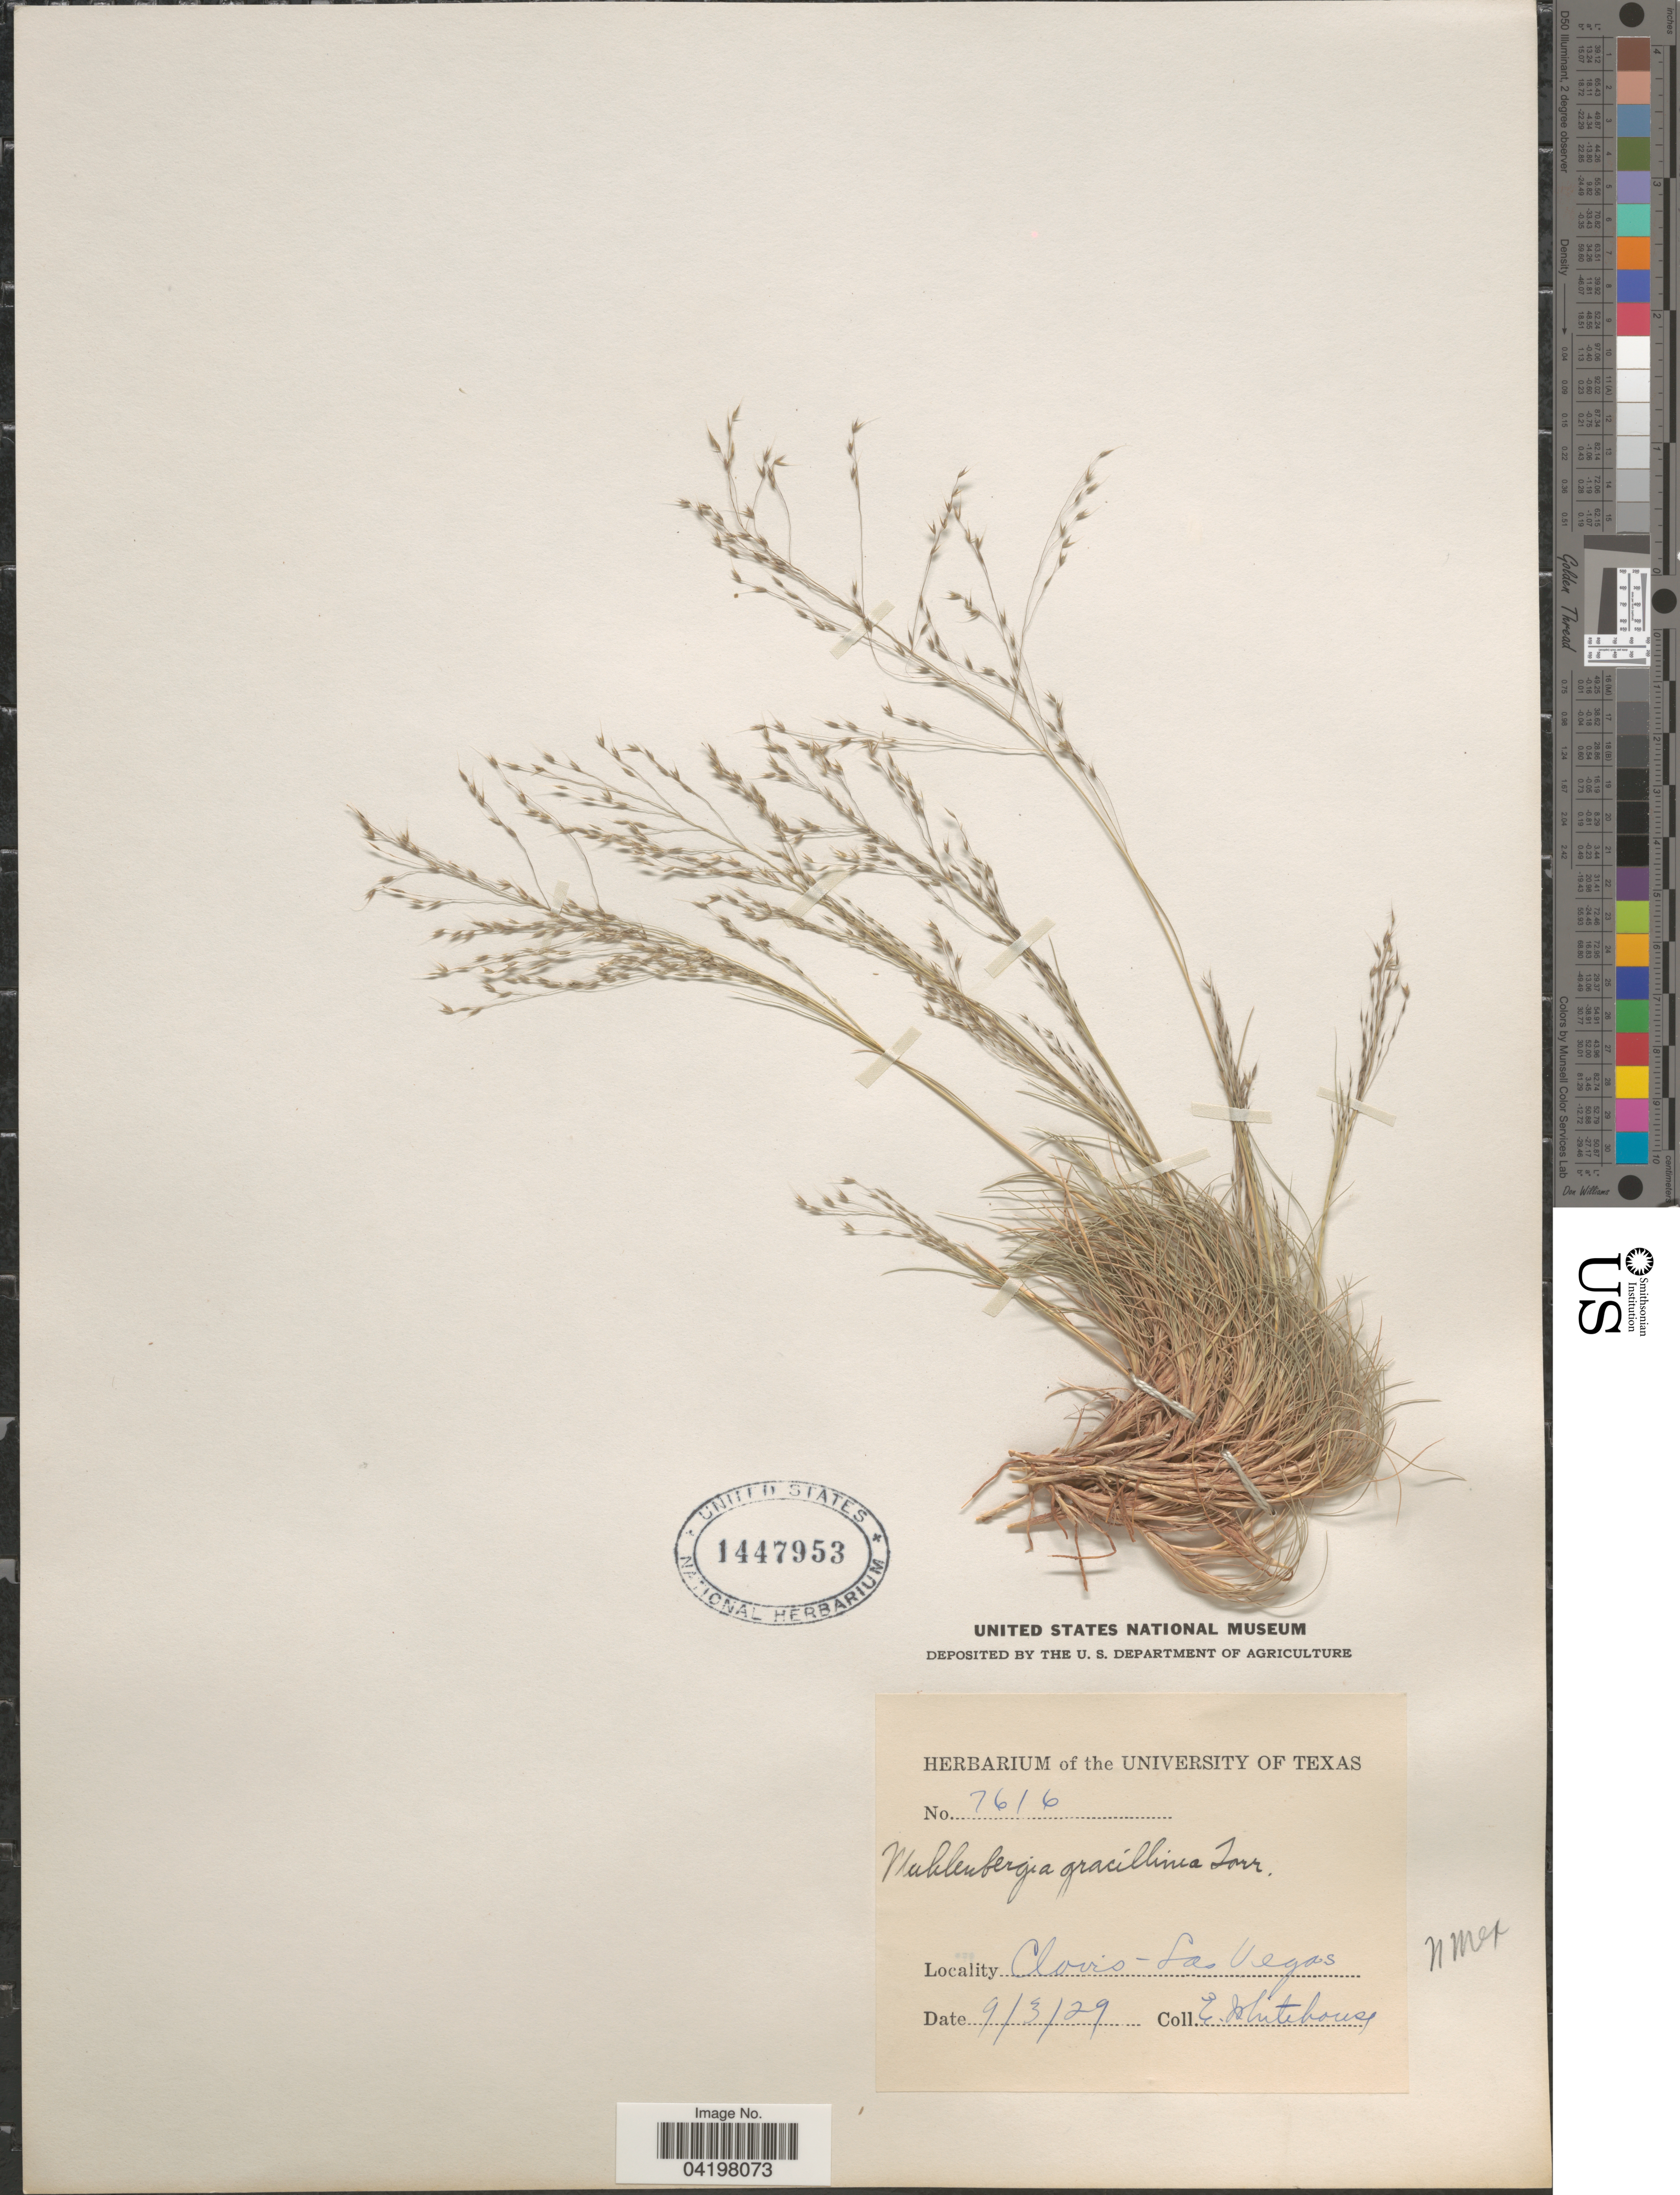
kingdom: Plantae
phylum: Tracheophyta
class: Liliopsida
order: Poales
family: Poaceae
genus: Muhlenbergia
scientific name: Muhlenbergia torreyi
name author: (Kunth) Hitchc. ex Bush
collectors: E. Whitehouse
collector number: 7616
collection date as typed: Transcribed d/m/y: 3/9/29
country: United States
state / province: New Mexico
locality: Clovis - Las Vegas.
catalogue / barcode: US 1447953